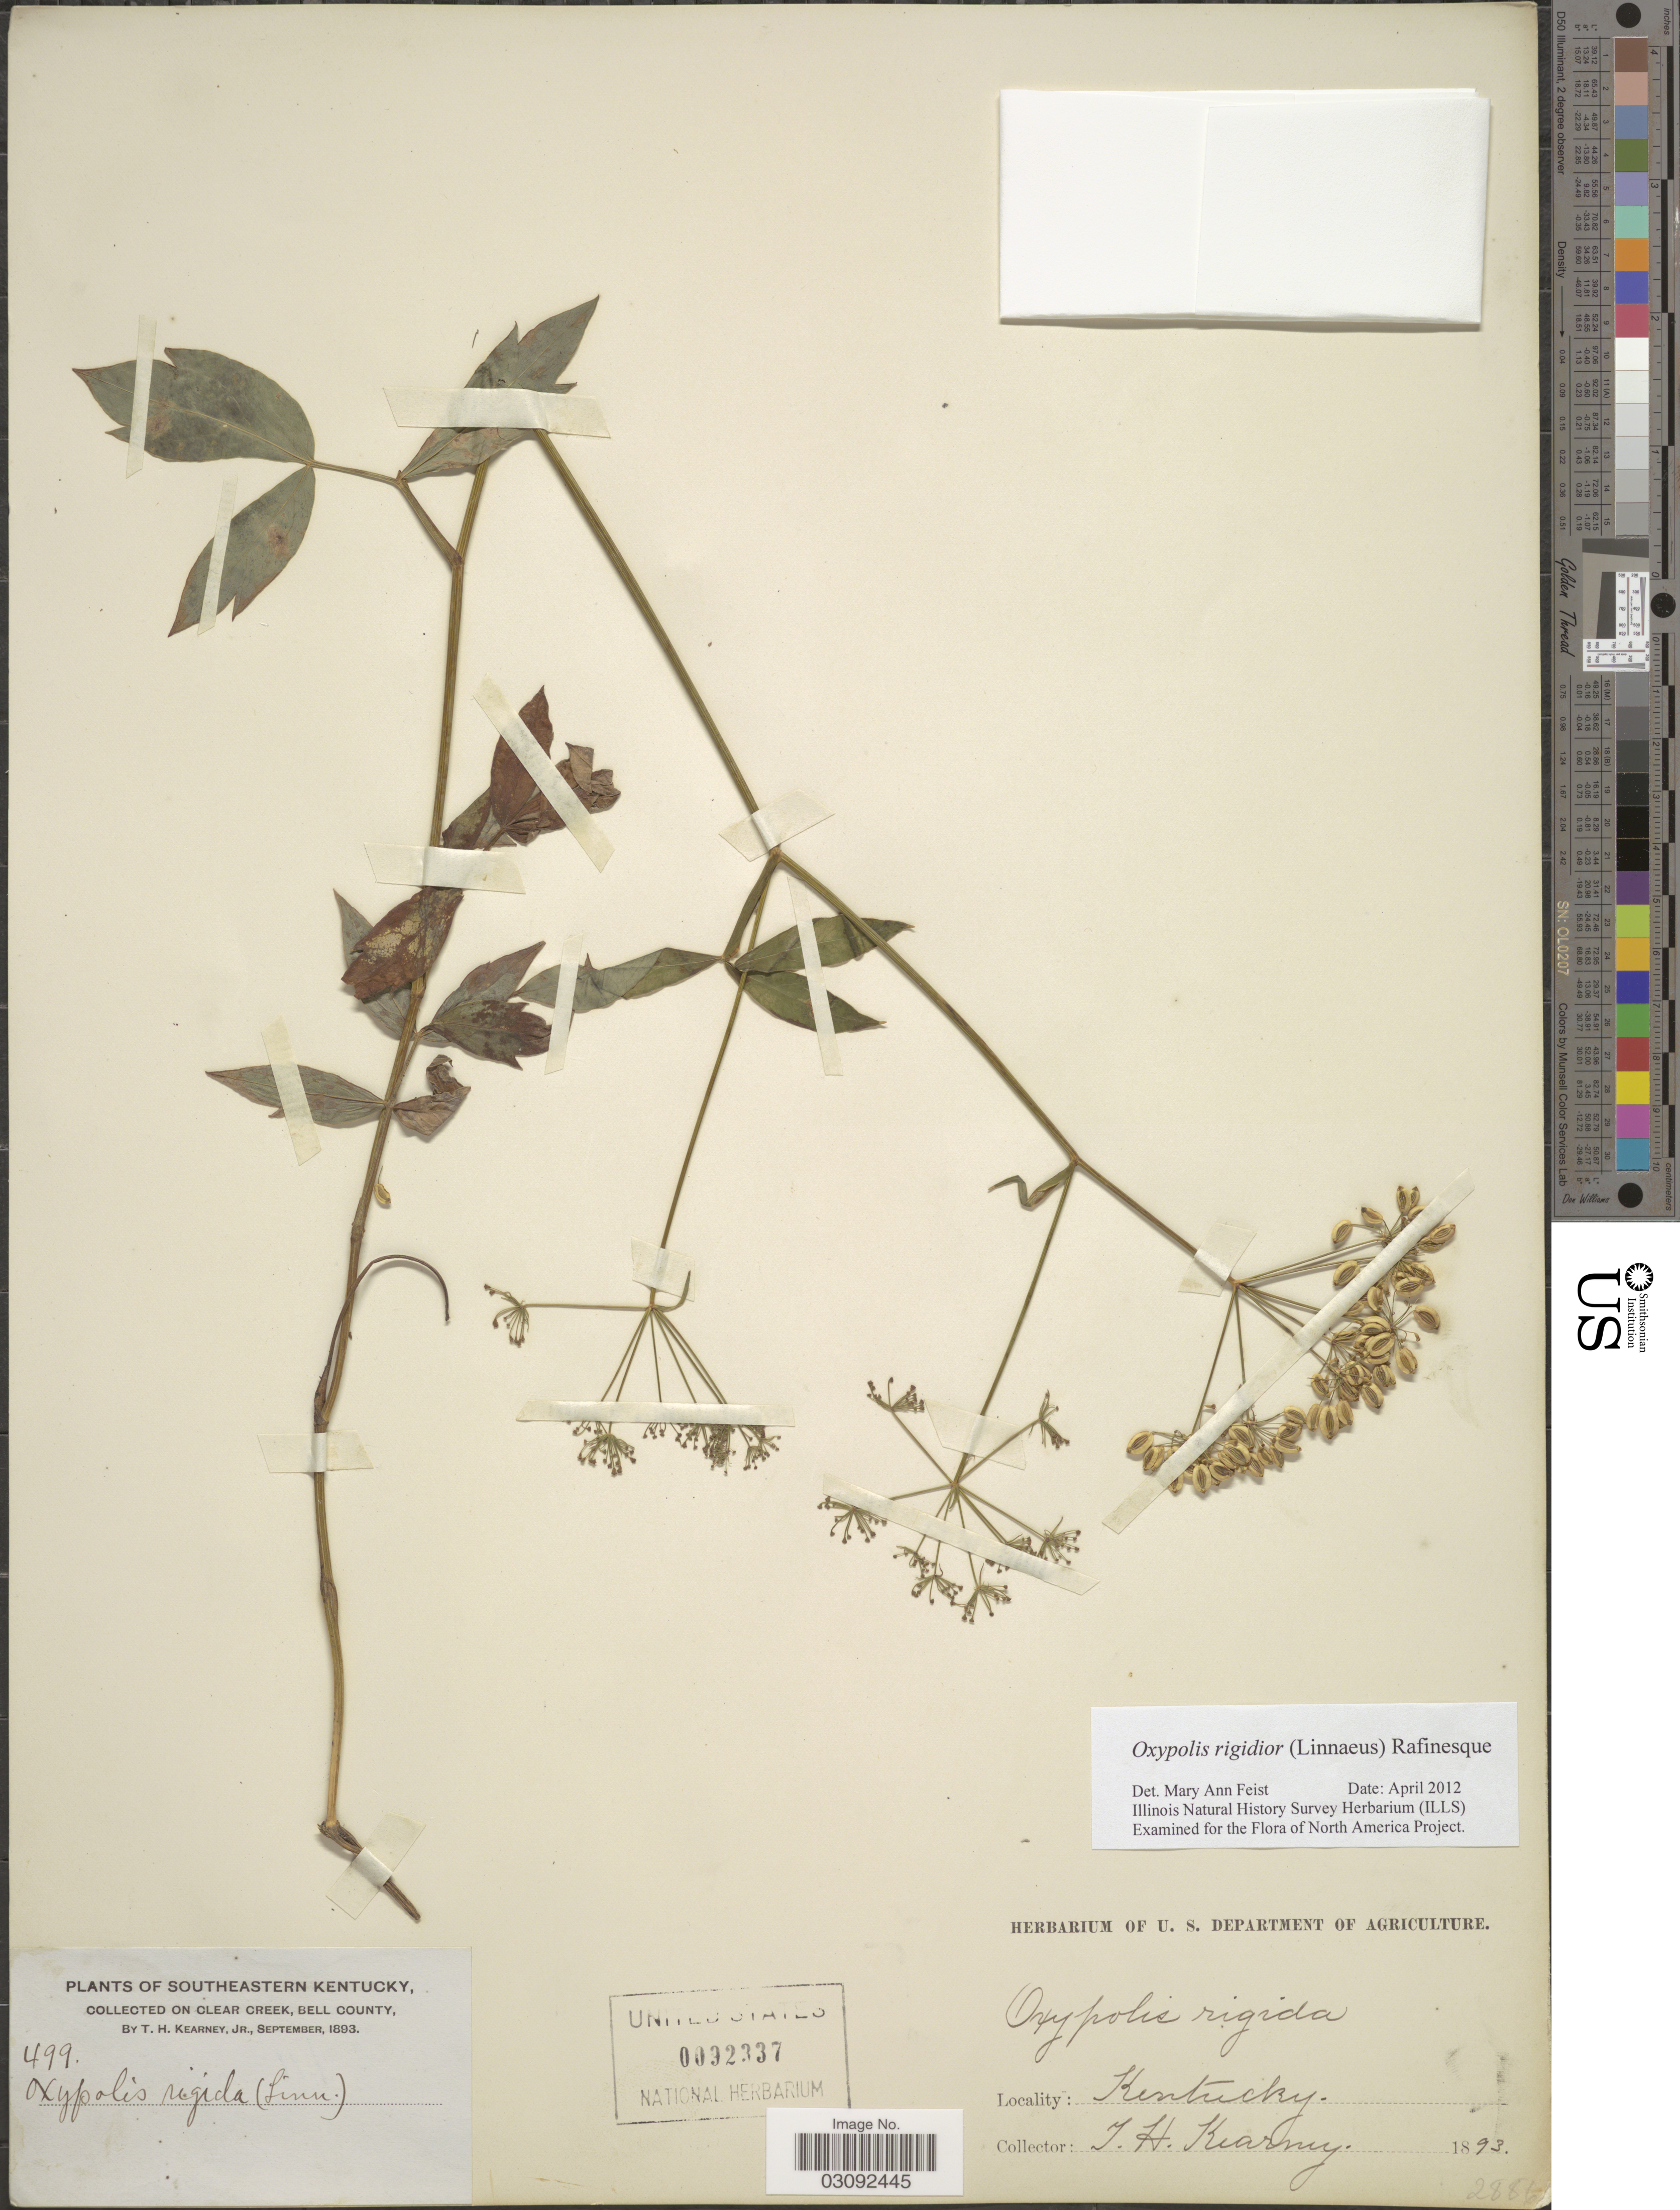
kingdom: Plantae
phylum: Tracheophyta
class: Magnoliopsida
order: Apiales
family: Apiaceae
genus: Oxypolis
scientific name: Oxypolis rigidior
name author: (L.) Raf.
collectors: T. H. Kearney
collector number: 499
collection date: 1893-09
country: United States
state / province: Kentucky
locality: Southeastern Kentucky. On Clear Creek, Bell County.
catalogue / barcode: US 92337